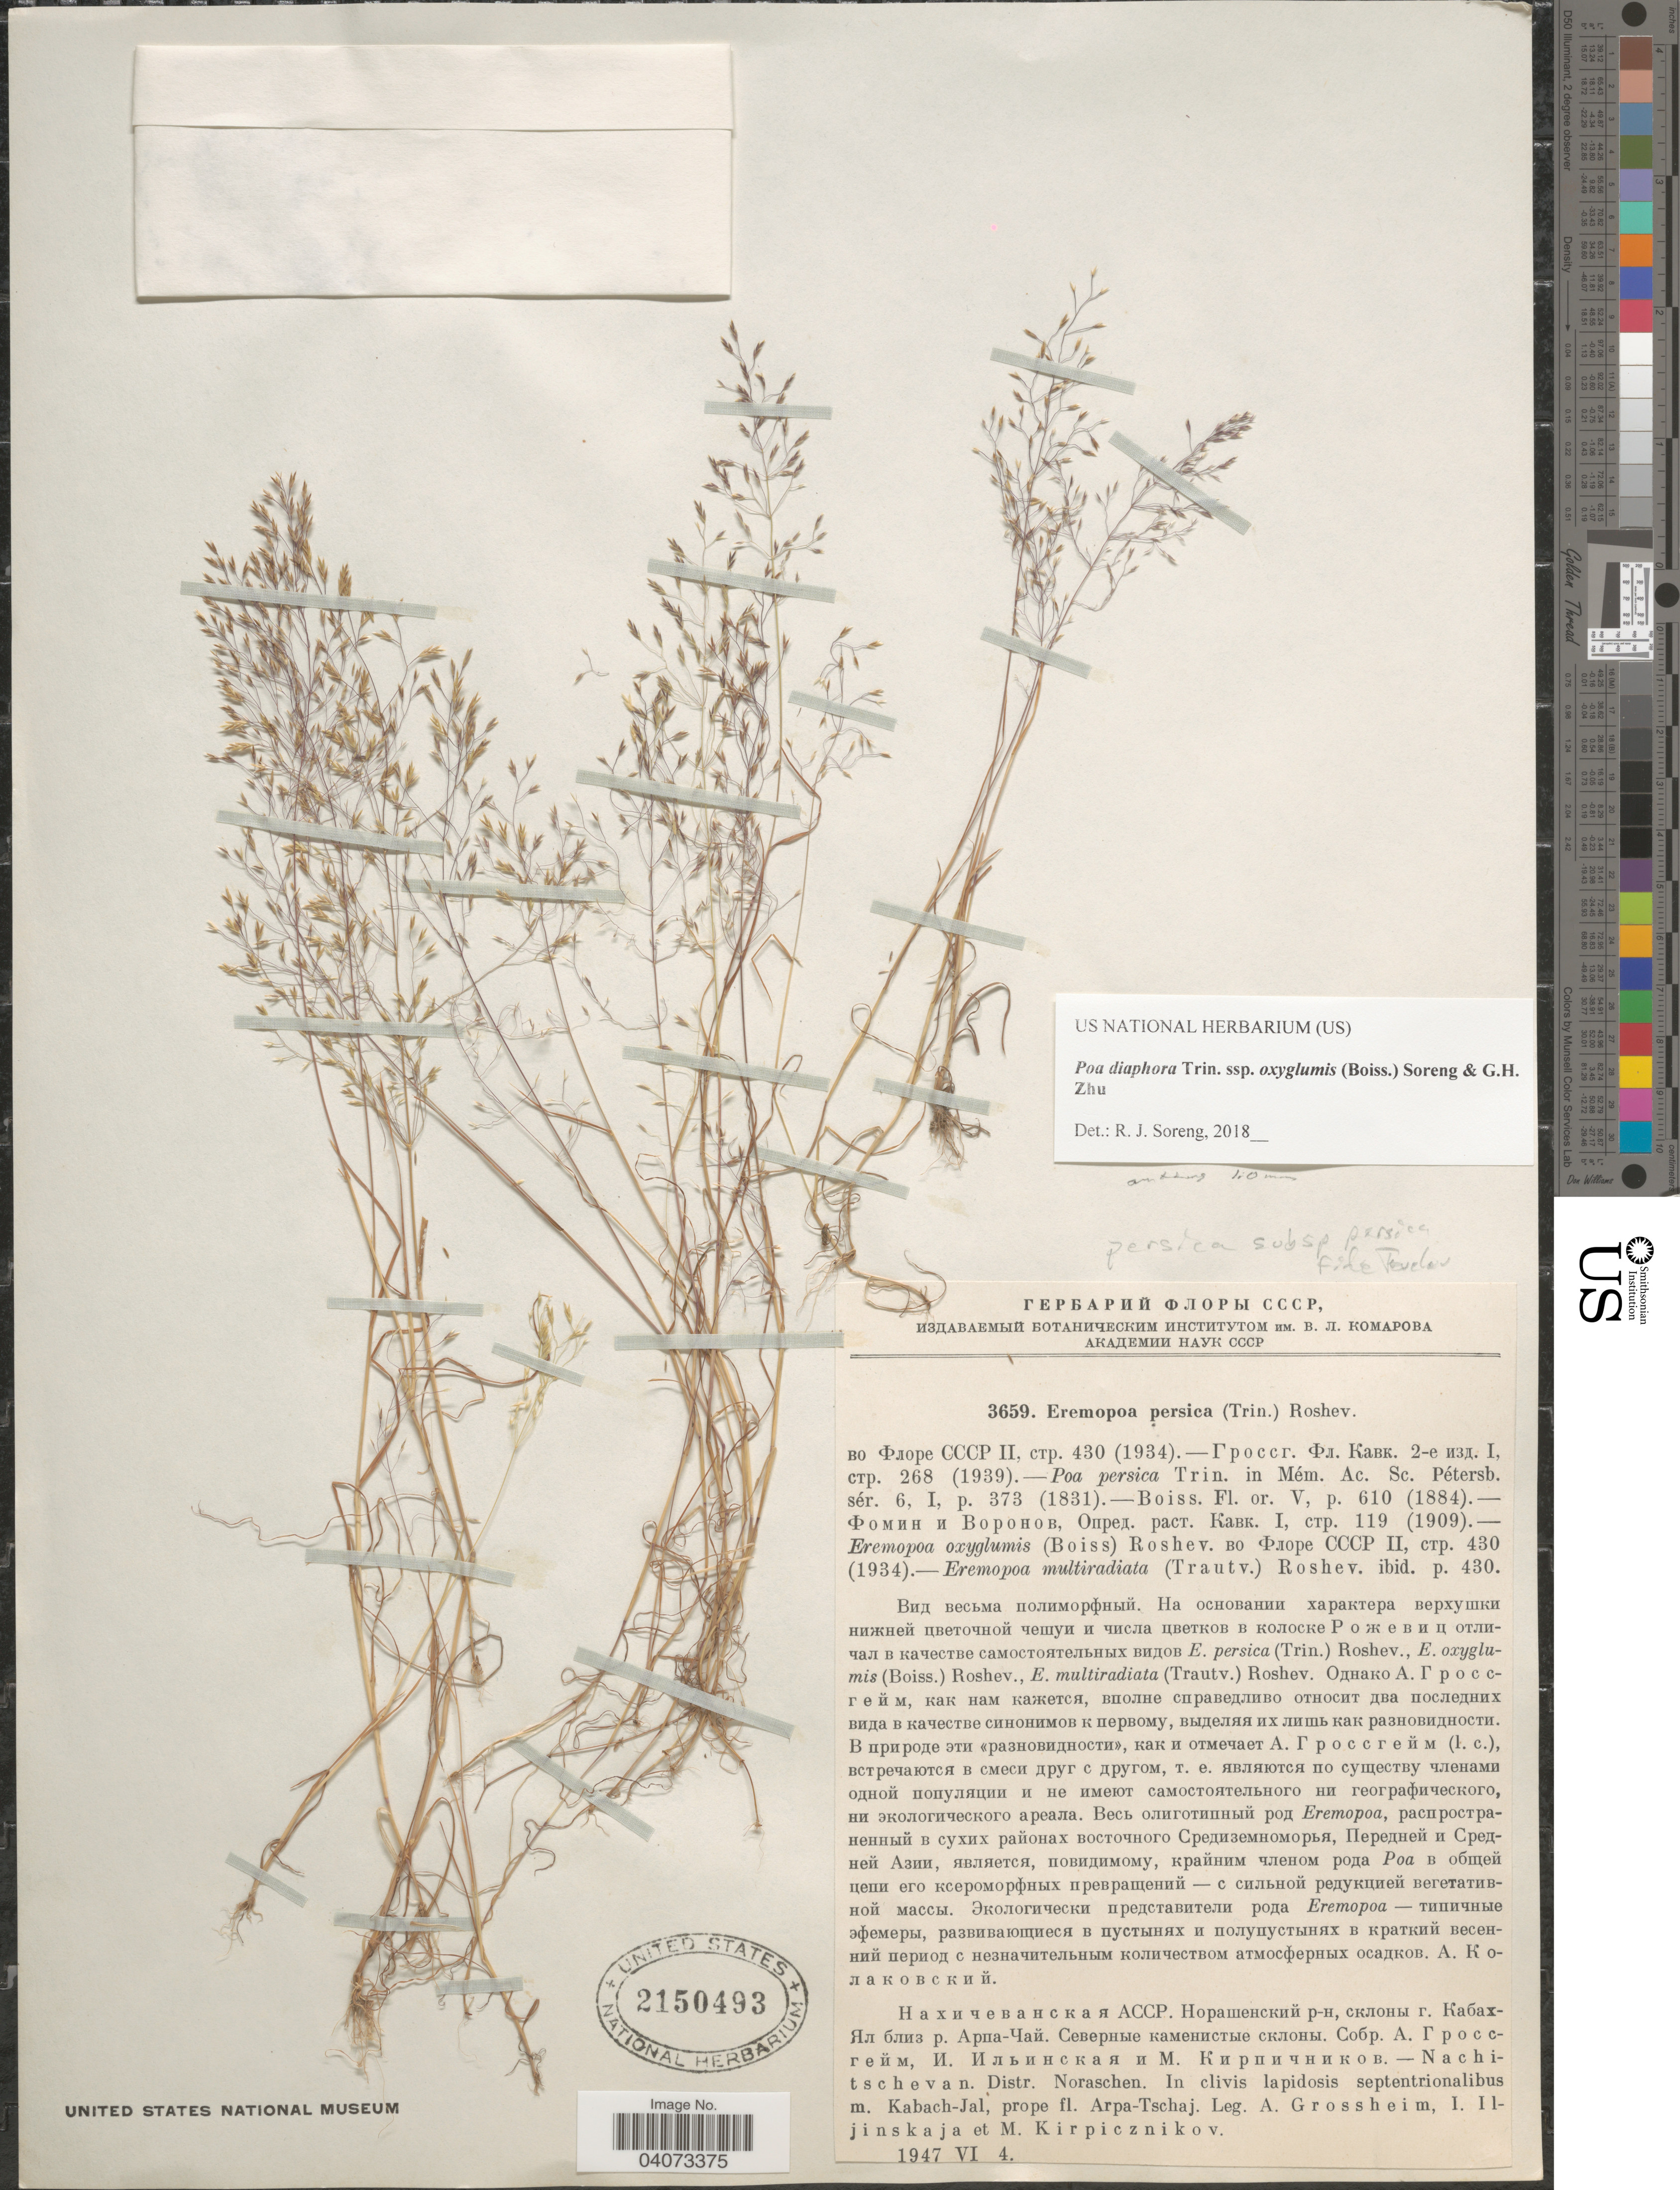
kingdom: Plantae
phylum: Tracheophyta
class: Liliopsida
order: Poales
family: Poaceae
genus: Poa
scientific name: Poa diaphora subsp. oxyglumis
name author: (Boiss.) Soreng & G.H. Zhu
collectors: A. Grossheim, I. Iljinskaja & M. Kirpicznikov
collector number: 3659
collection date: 1947-06-04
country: Azerbaijan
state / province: Nakhchivan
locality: Nachitscheven. Distr. Noraschen. In clivis lapidosis septentrionalibus m. Kabach-Jal, prope fl. Arpa-Tschaj.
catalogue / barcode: US 2150493